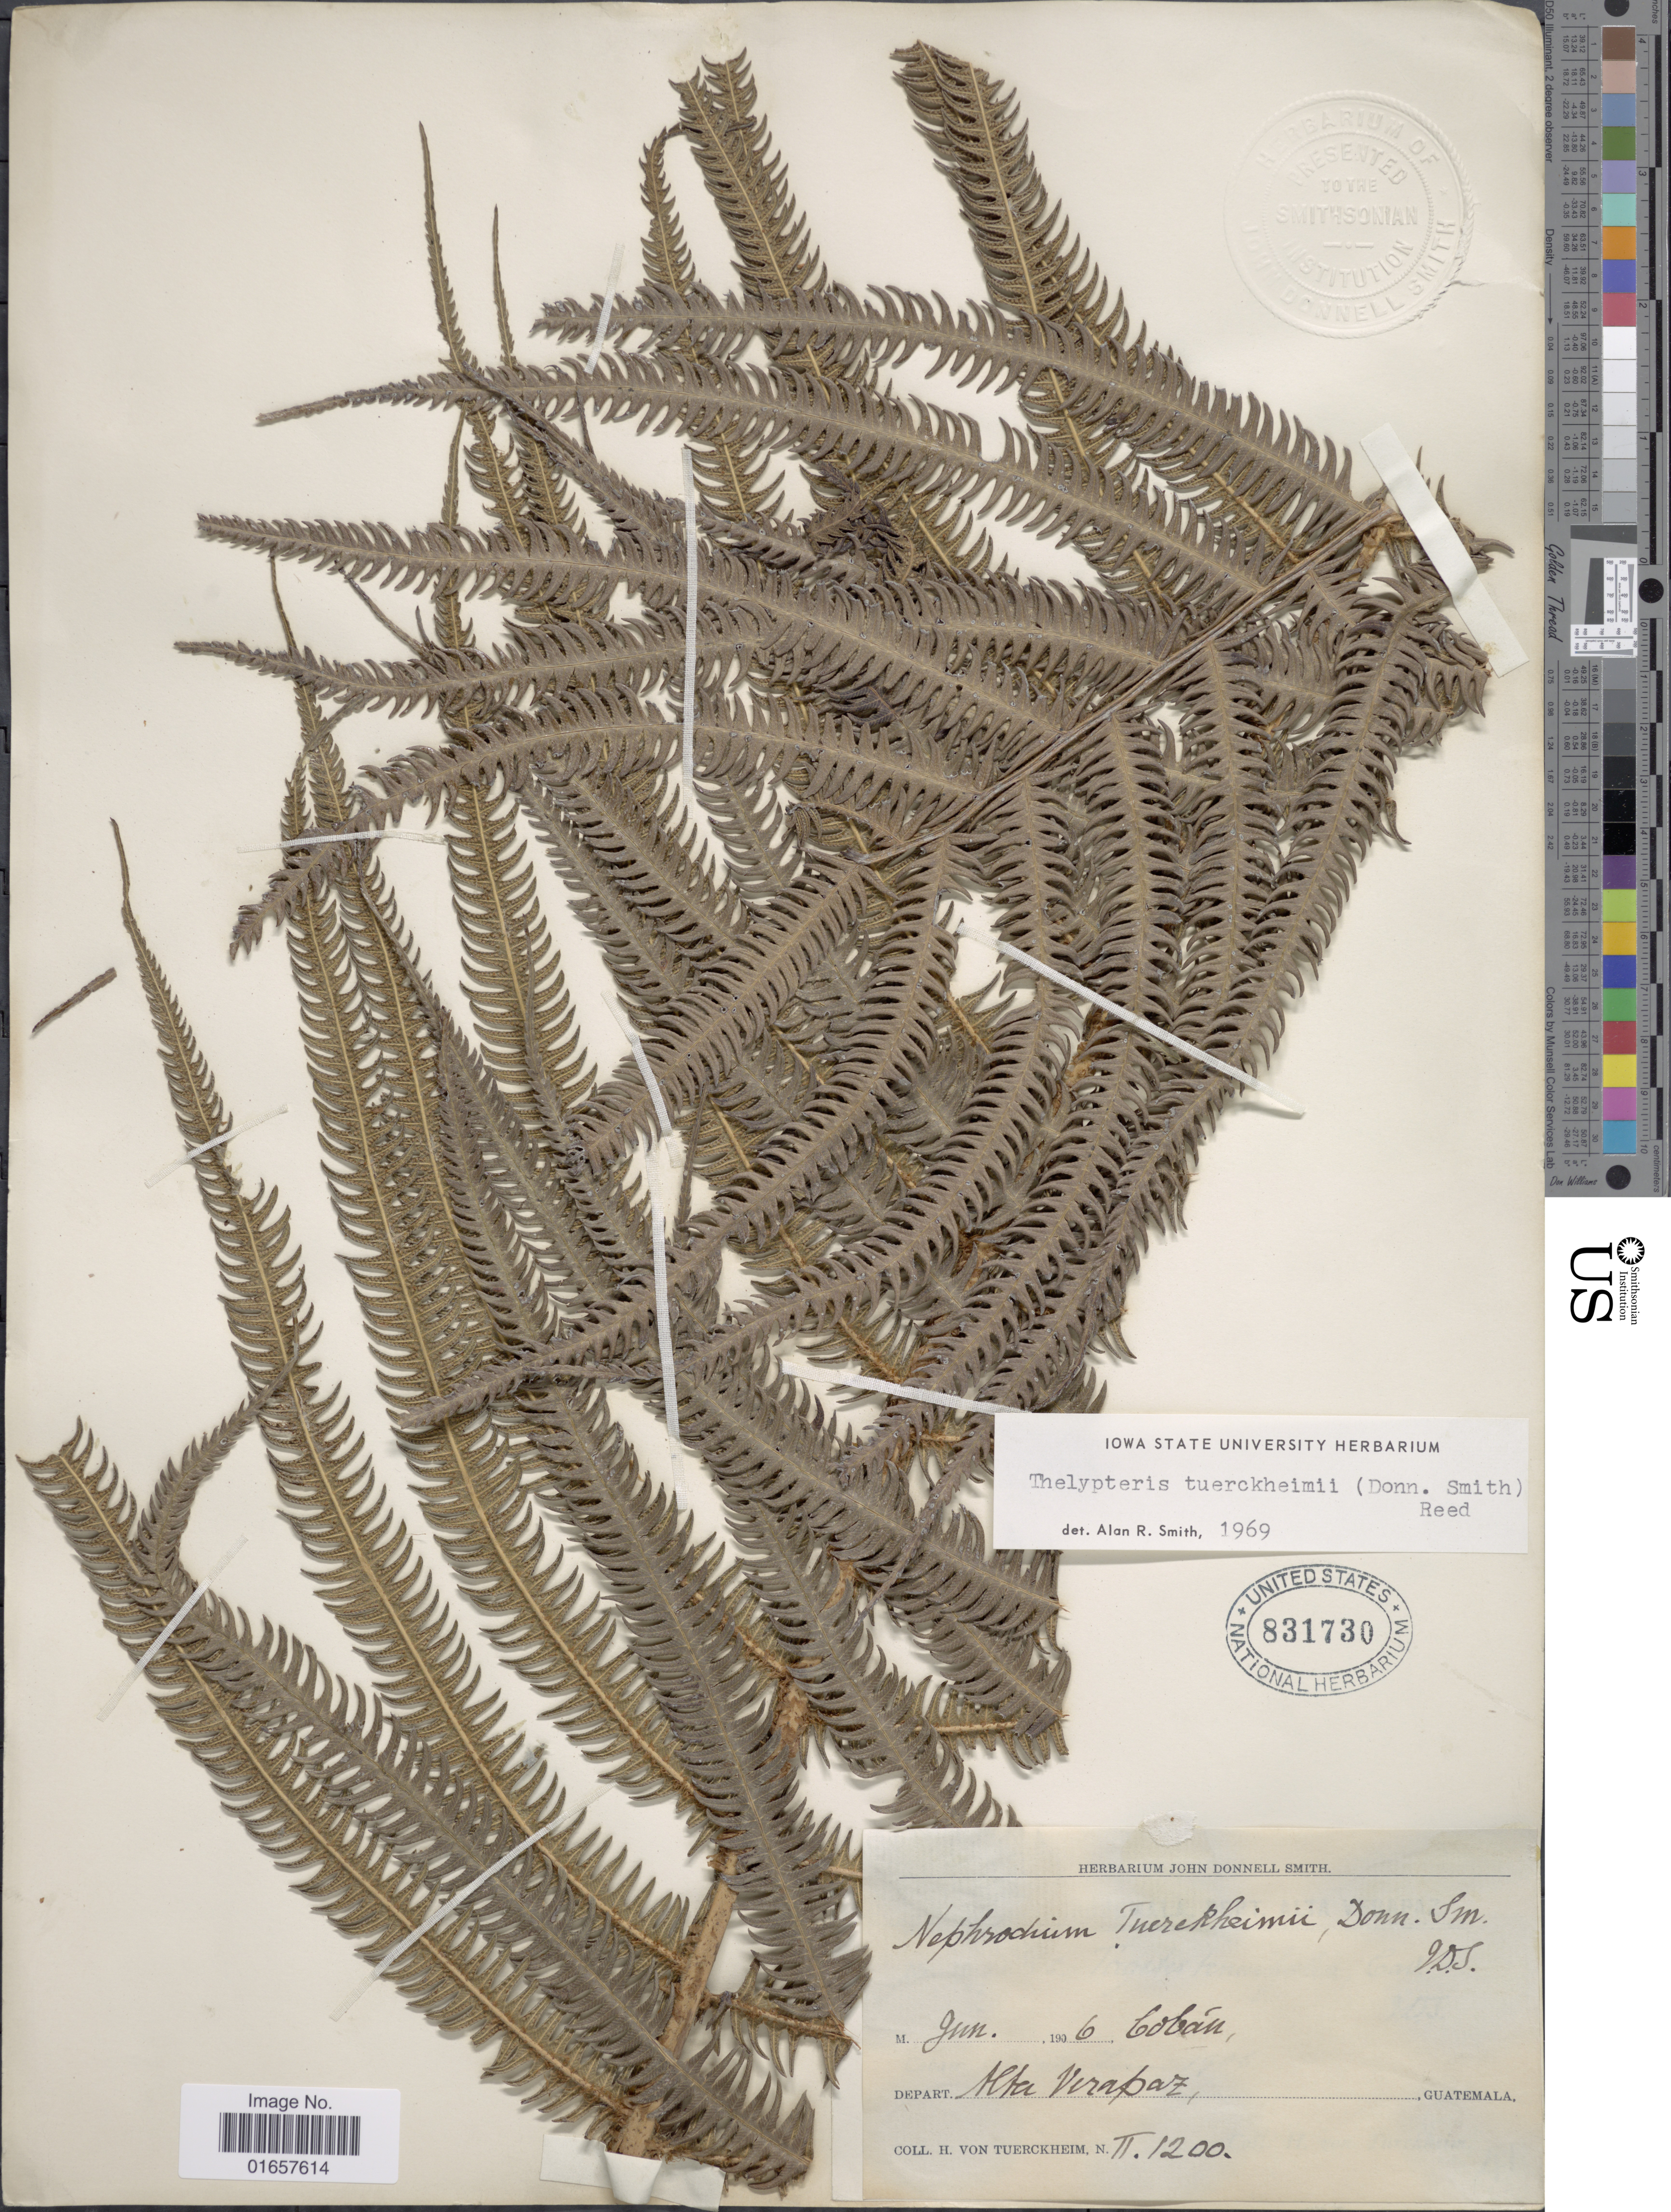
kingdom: Plantae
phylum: Tracheophyta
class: Polypodiopsida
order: Polypodiales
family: Thelypteridaceae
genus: Christella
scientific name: Christella tuerckheimii comb. ined.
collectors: H. von Türckheim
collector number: II-1200*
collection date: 1906-01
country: Guatemala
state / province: Alta Verapaz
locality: Guatemala, Coban, Depart. Alta Verapaz.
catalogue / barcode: US 831730